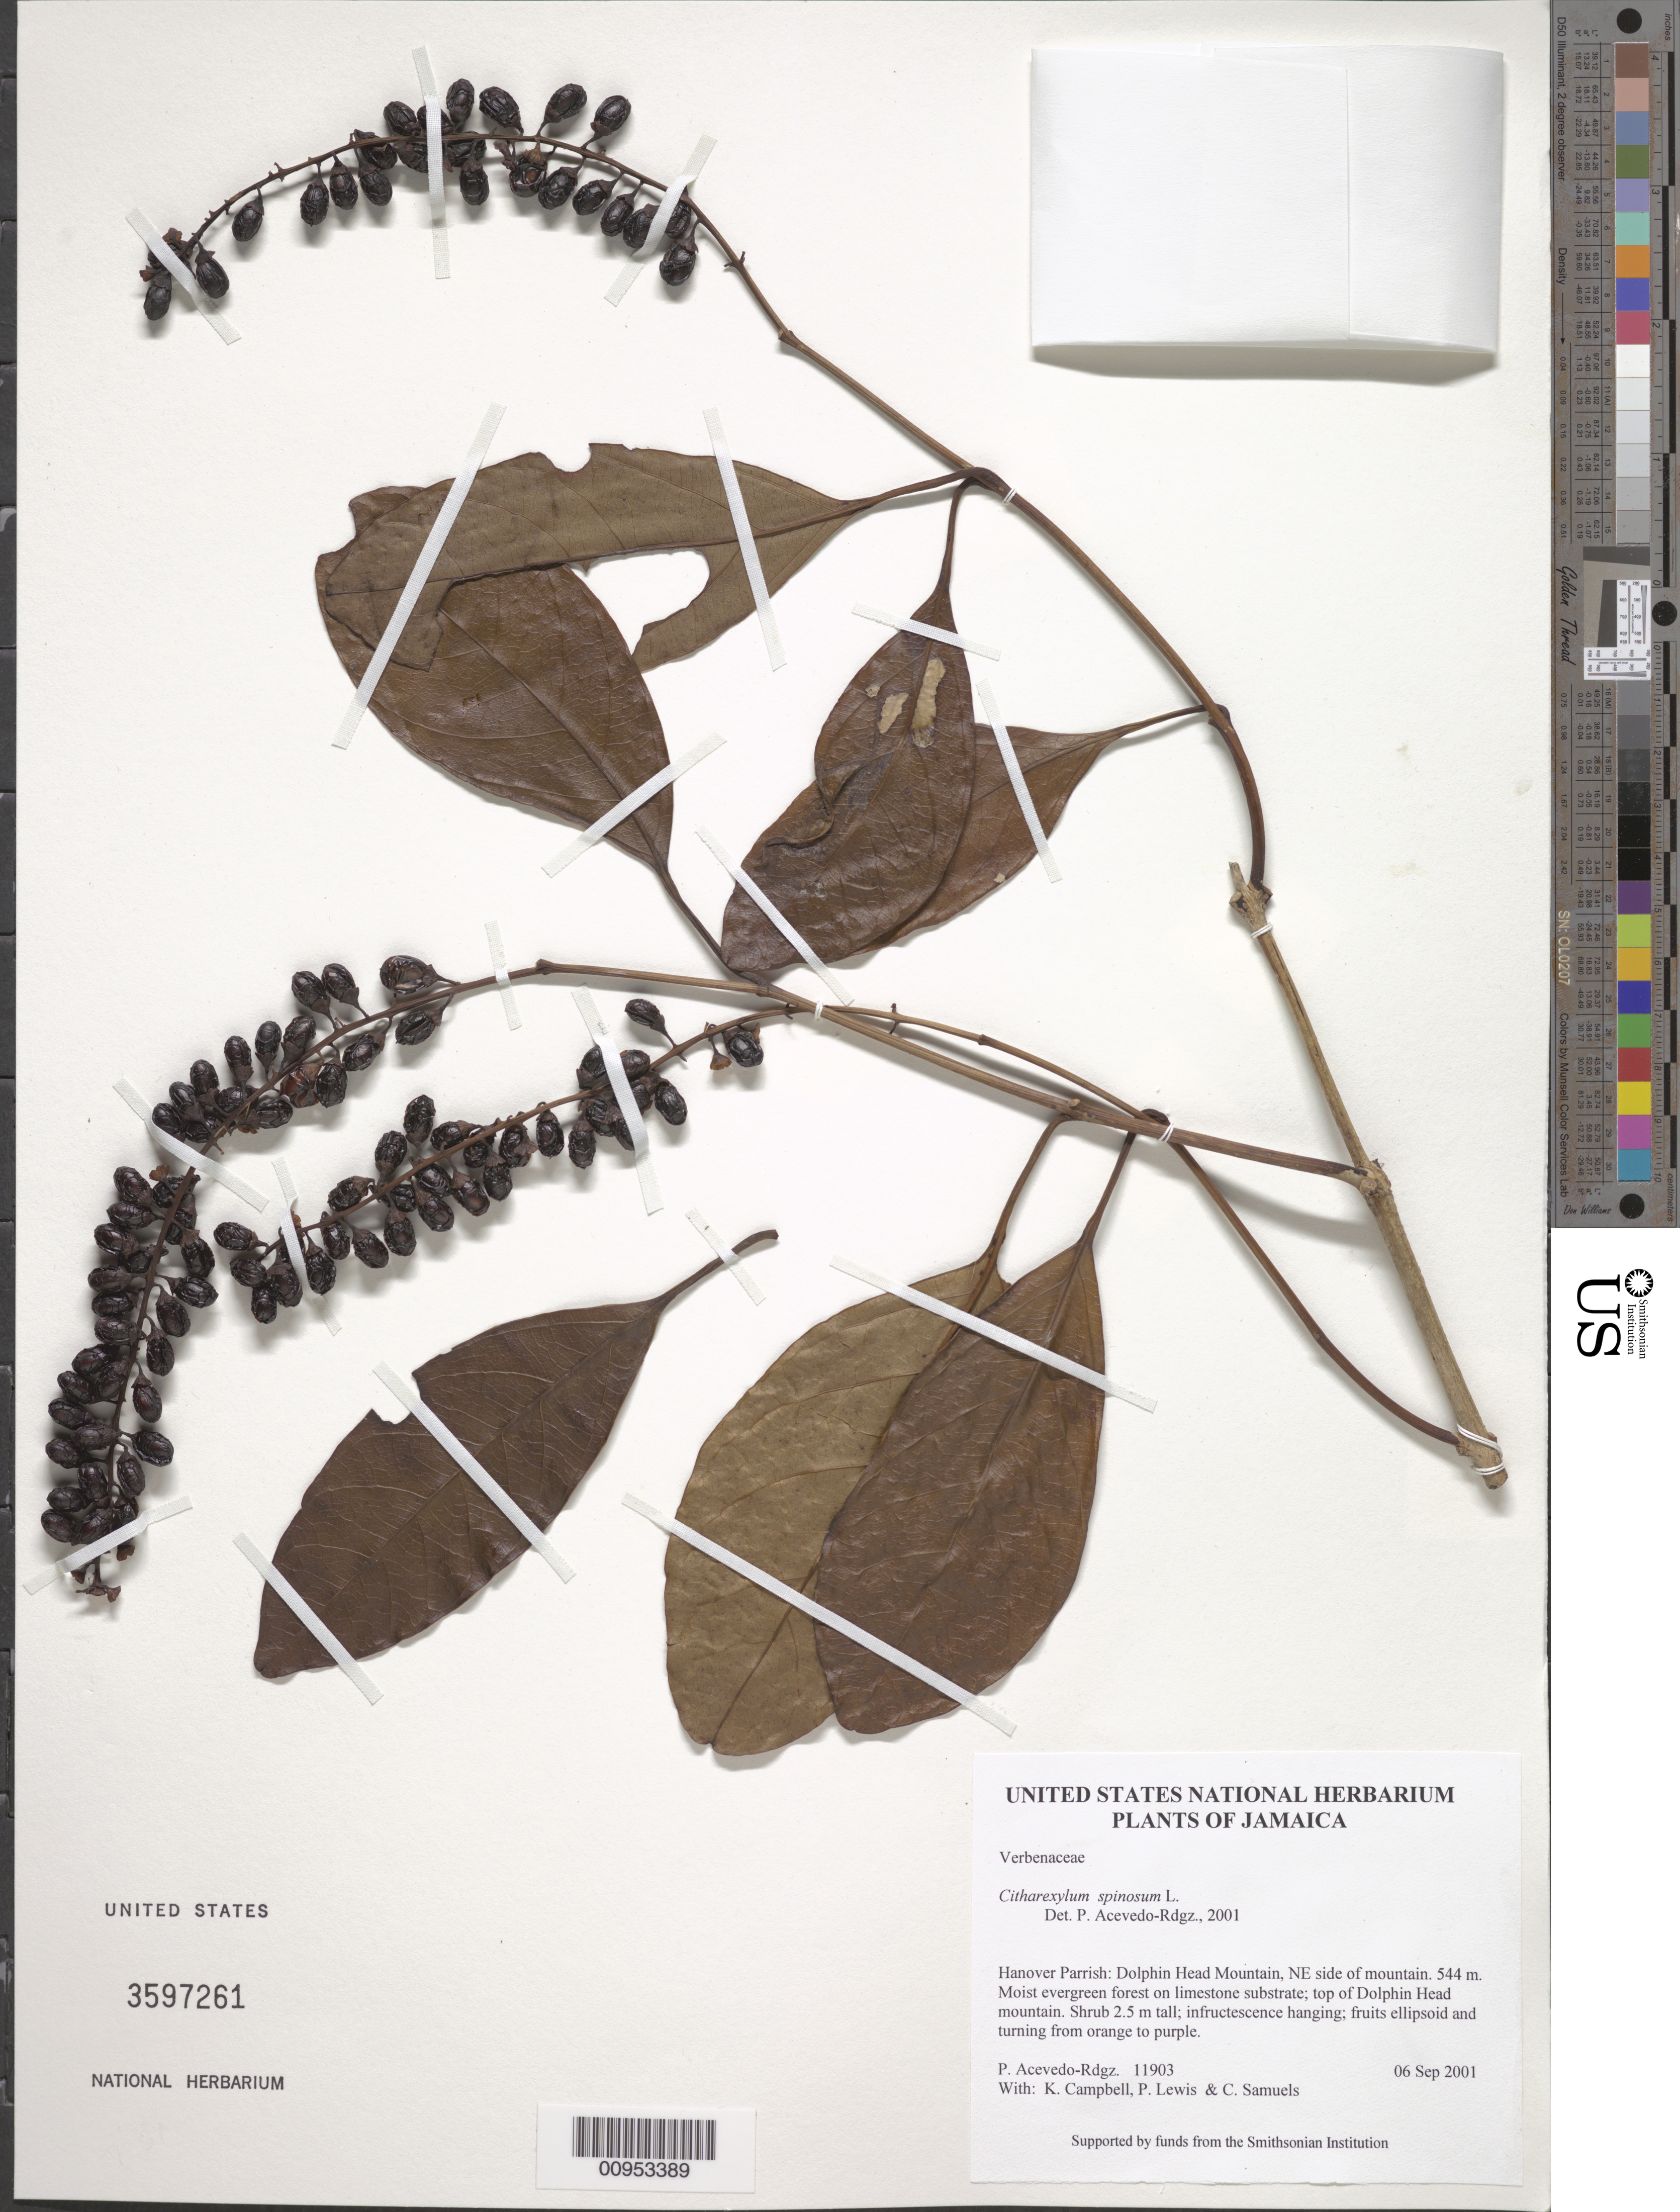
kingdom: Plantae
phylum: Tracheophyta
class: Magnoliopsida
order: Lamiales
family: Verbenaceae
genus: Citharexylum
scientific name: Citharexylum spinosum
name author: L.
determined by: Acevedo-Rodríguez, P., (BOT), Smithsonian Institution - National Museum of Natural History (UNITED STATES)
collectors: P. Acevedo-Rodr., K. Campbell, P. Lewis & C. Samuels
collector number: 11903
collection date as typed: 06 Sep 2001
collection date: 2001-09-06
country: Jamaica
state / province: Hanover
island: Jamaica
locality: Dolphin Head Mountain, NE side of mountain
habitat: Moist evergreen forest on limestone substrate; top of Dolphin Head mountain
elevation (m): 544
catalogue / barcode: US 3597261